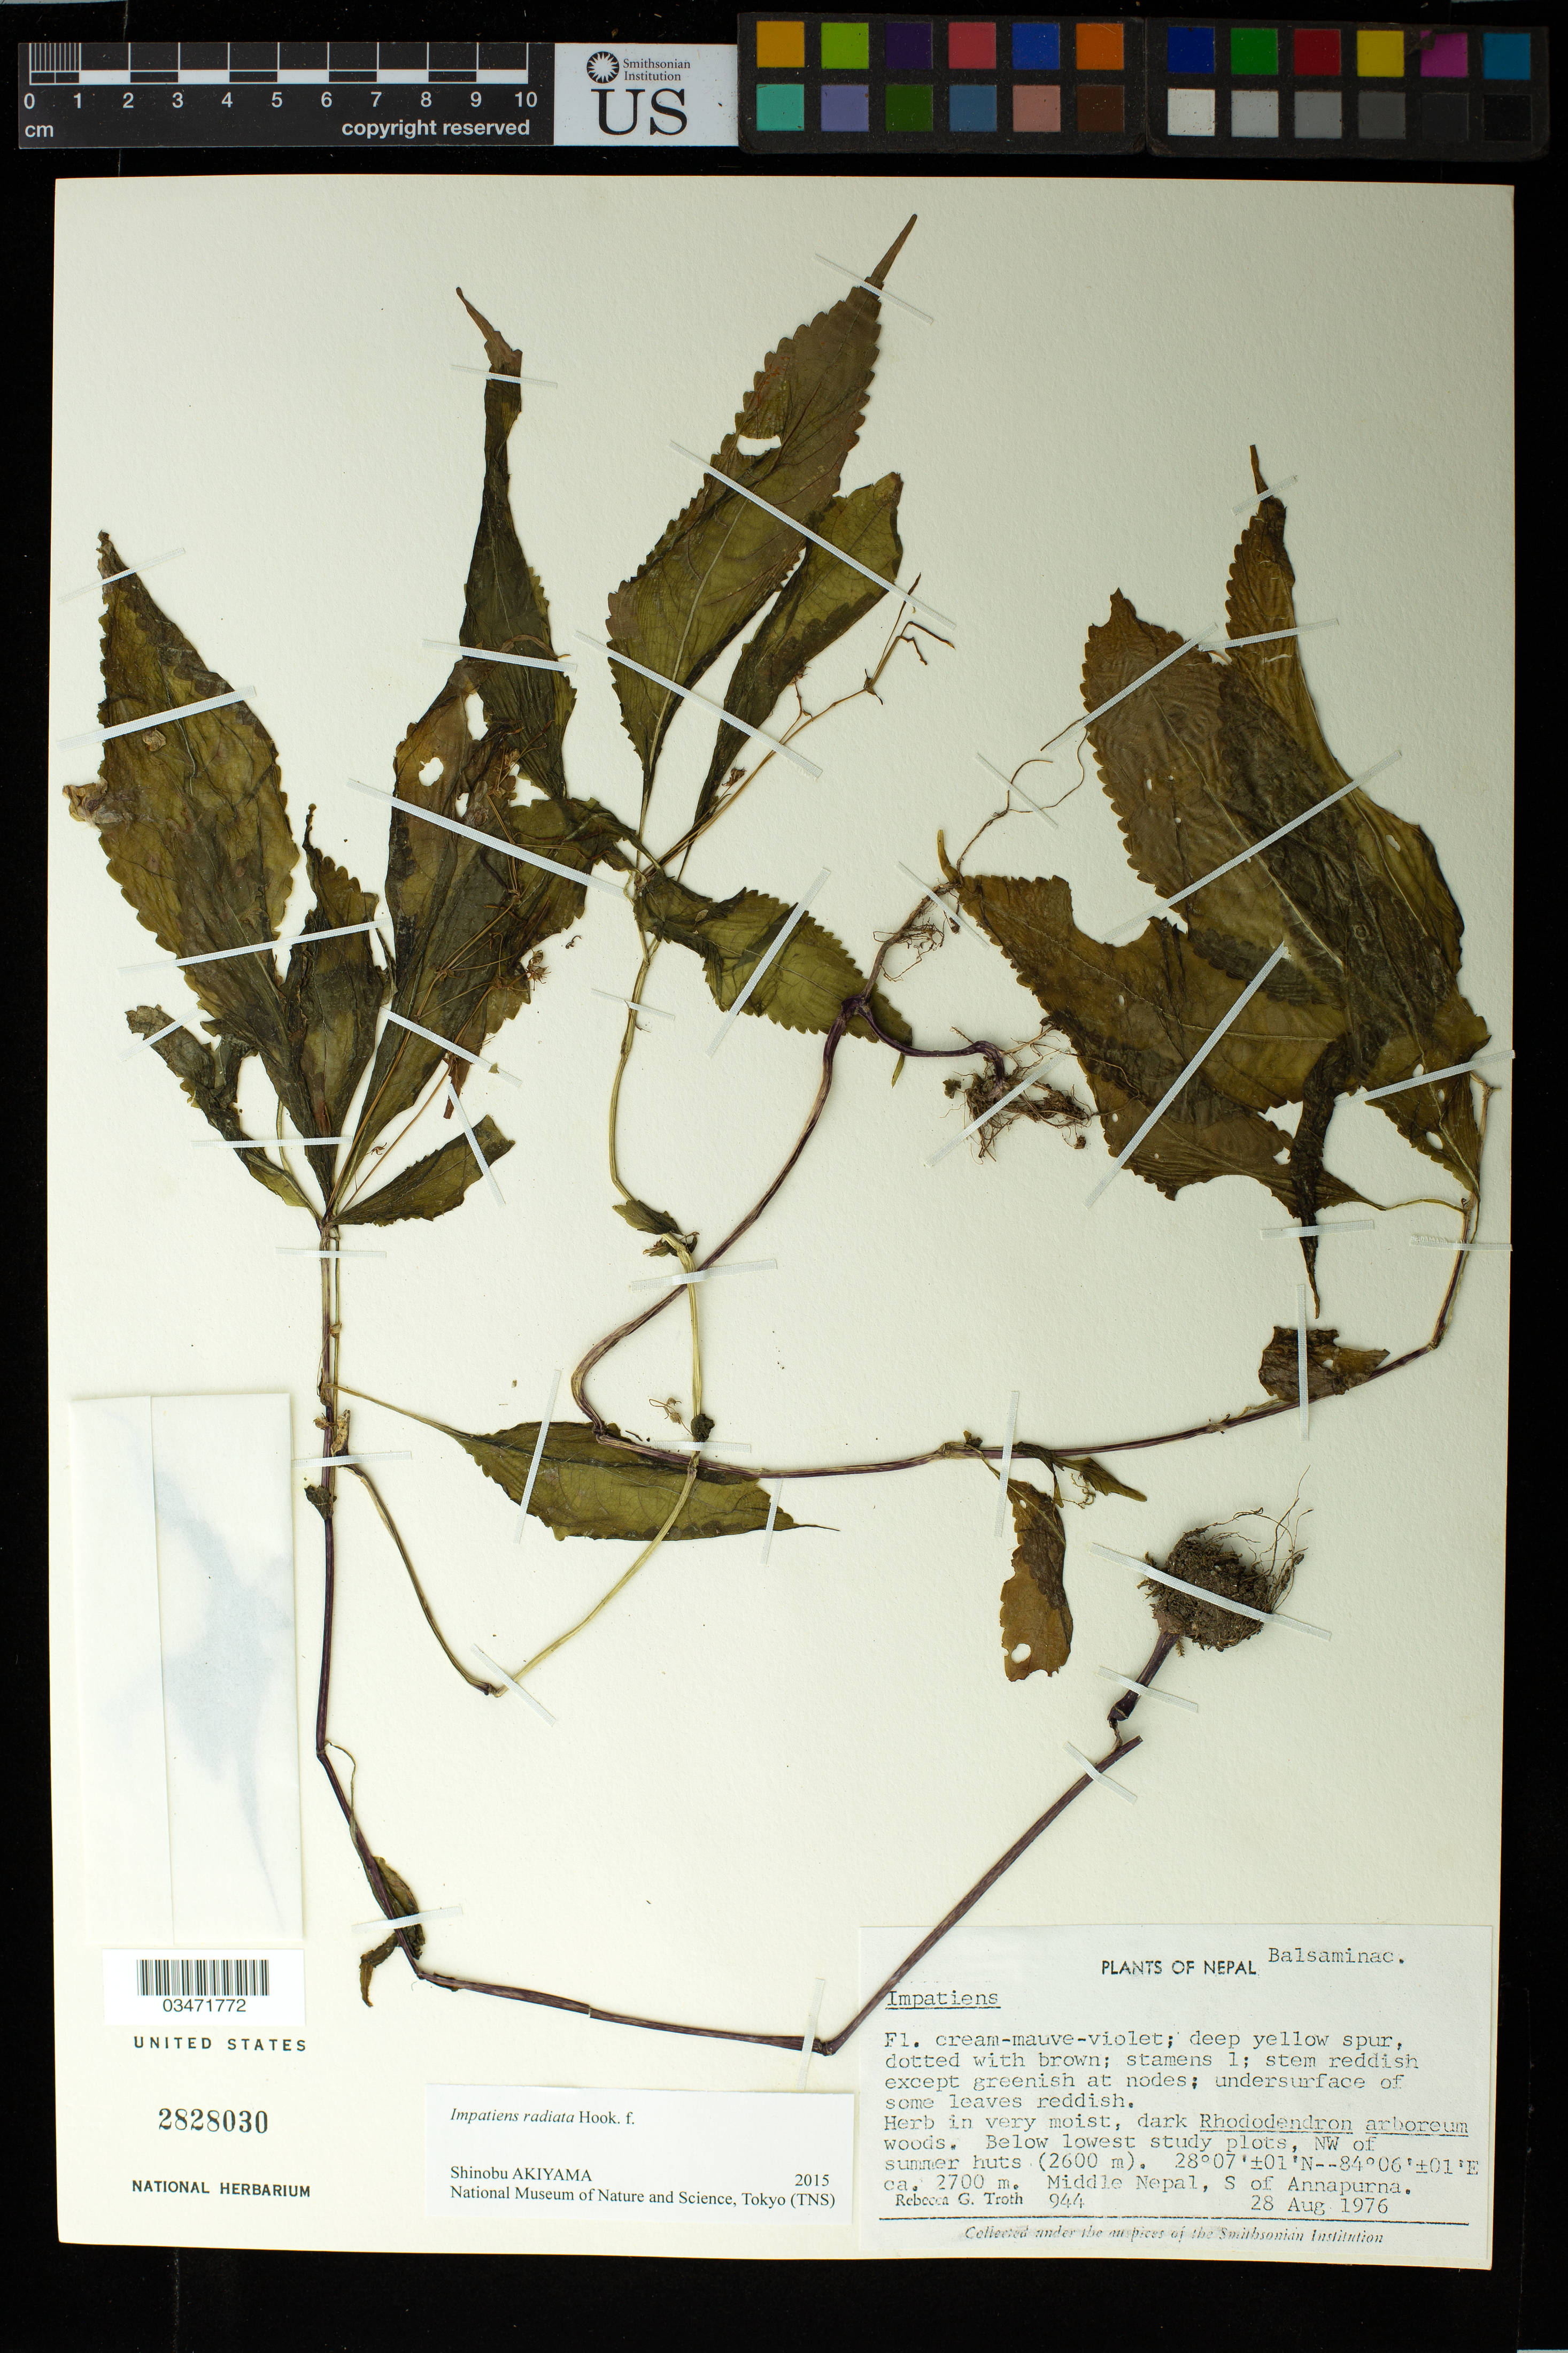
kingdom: Plantae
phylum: Tracheophyta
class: Magnoliopsida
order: Ericales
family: Balsaminaceae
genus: Impatiens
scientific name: Impatiens radiata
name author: Hook. f.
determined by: Akiyama, Shinobu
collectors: R. Troth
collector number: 944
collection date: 1976-08-28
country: Nepal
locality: Middle Nepal, S of Annapurna. Below lowest study plots, NW of summer huts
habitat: In very moist, dark Rhododendron arboreum woods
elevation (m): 2600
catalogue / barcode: US 2828030